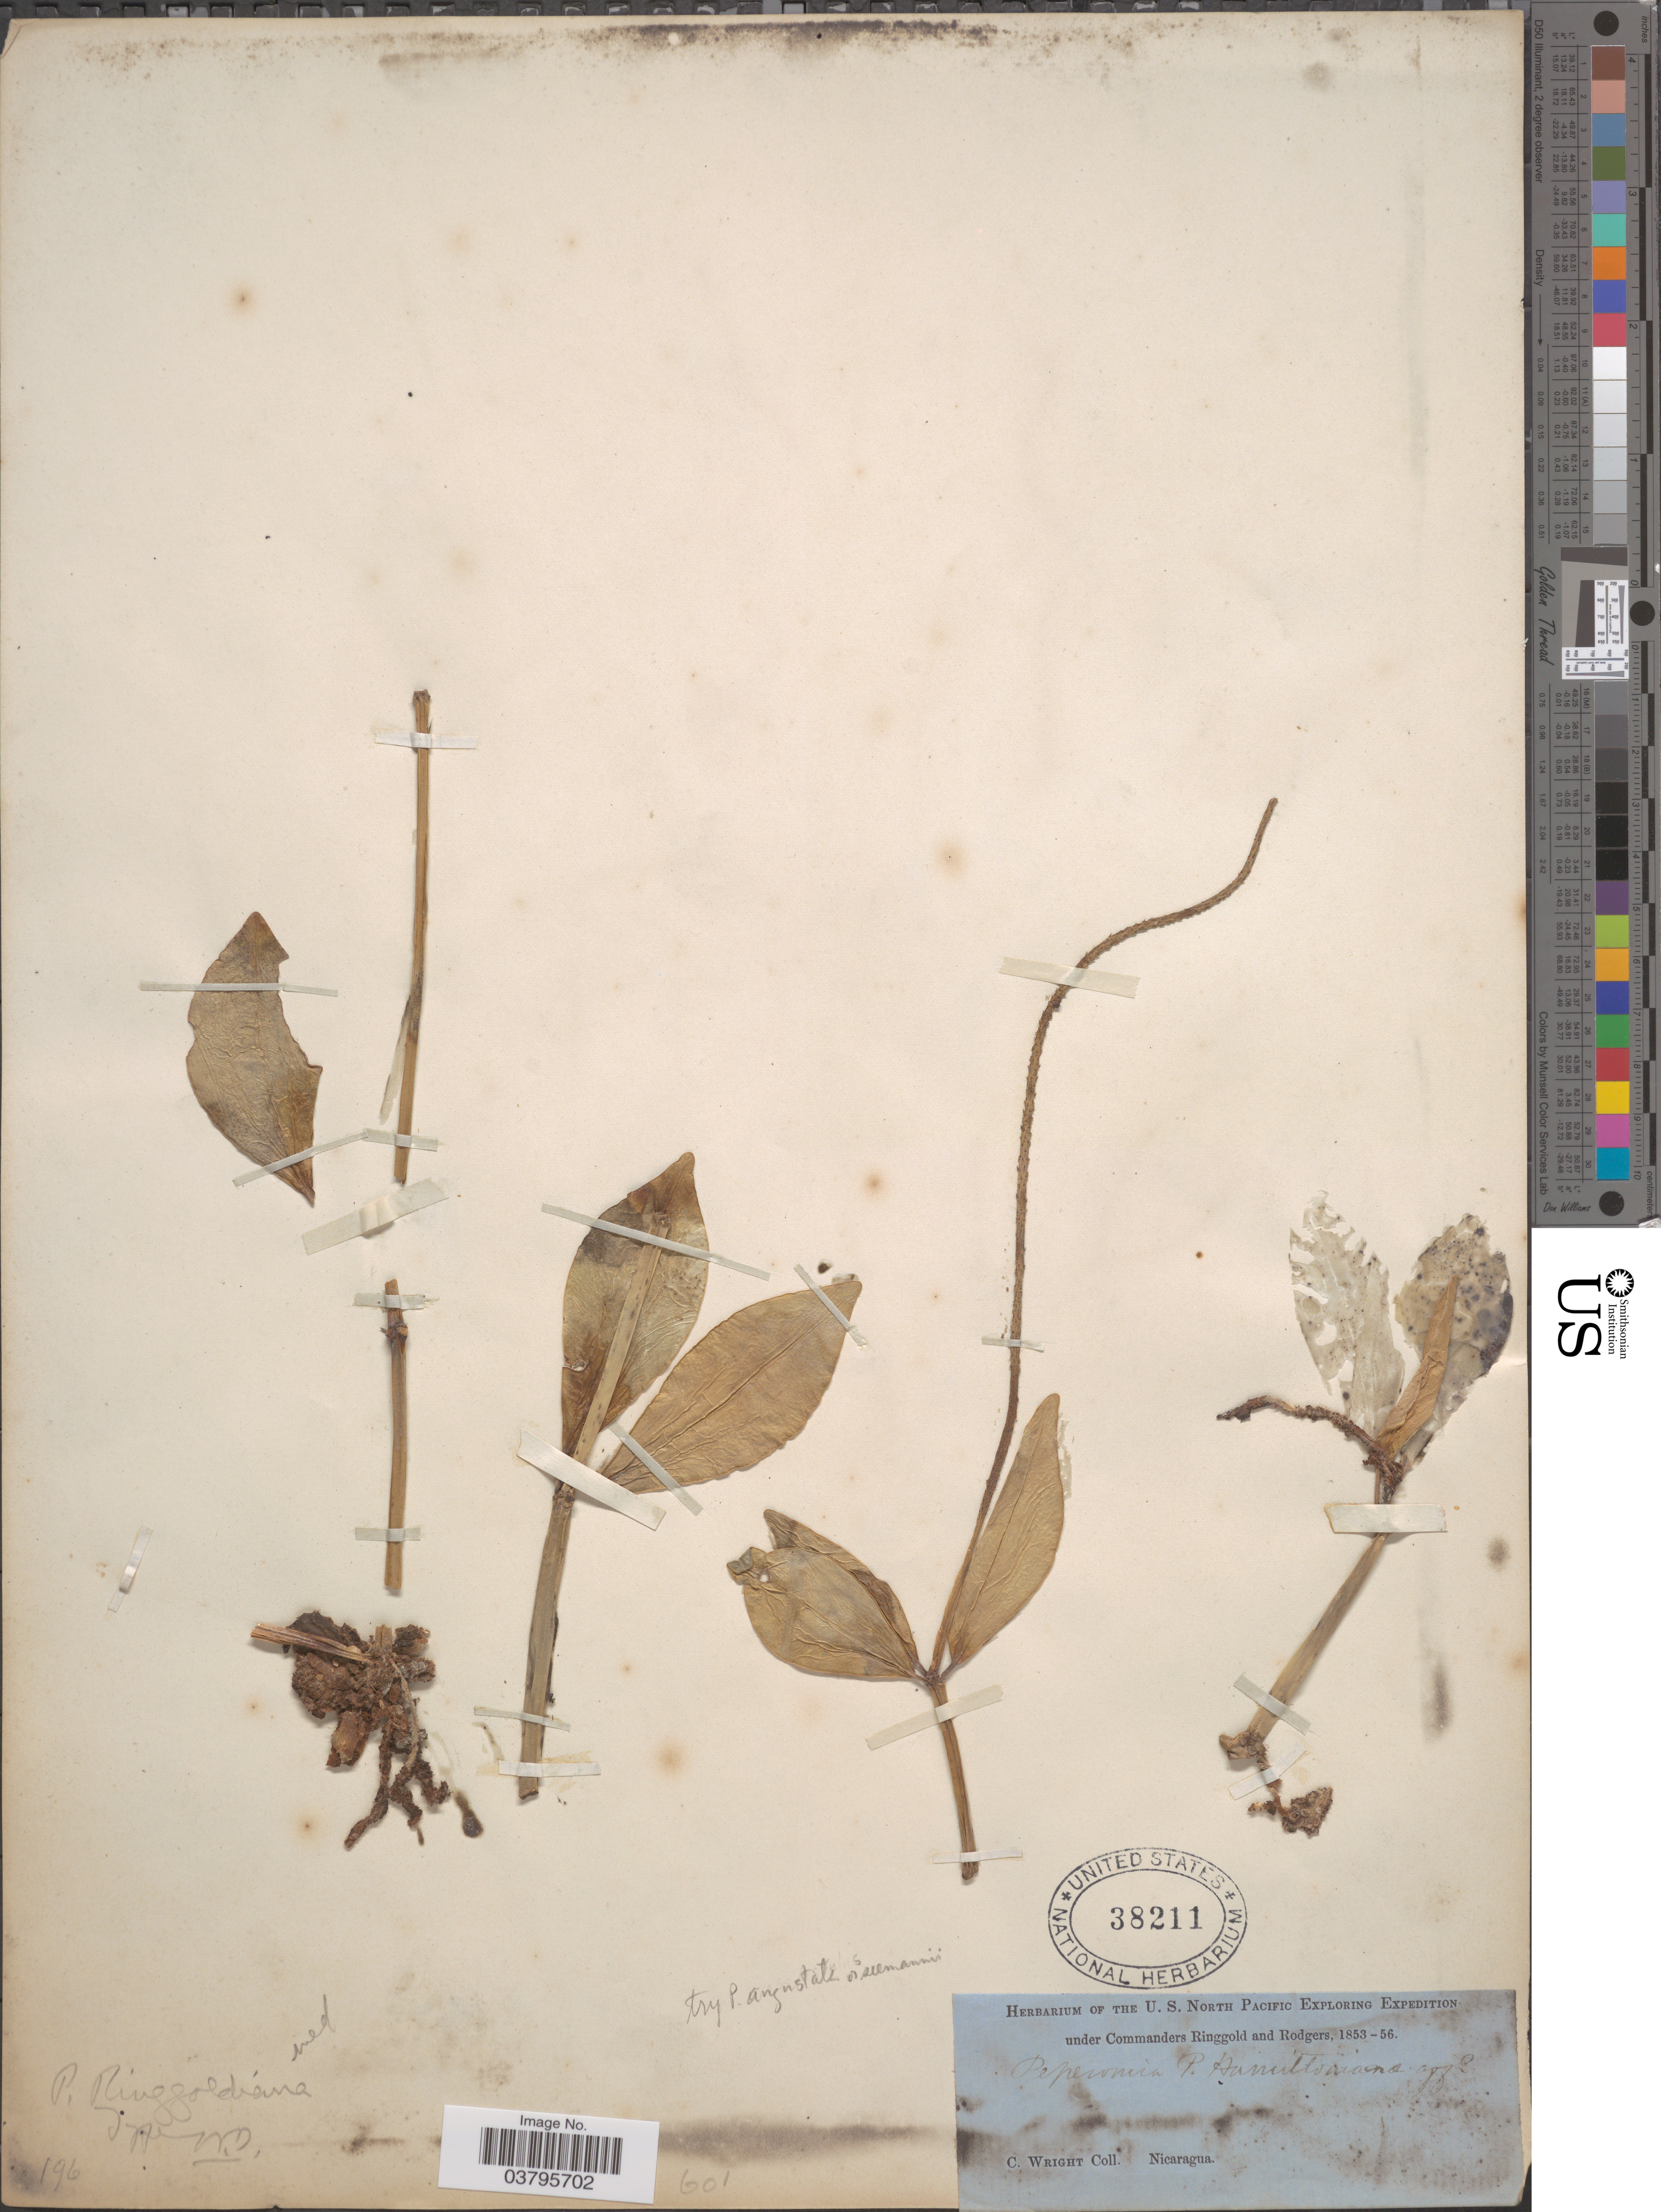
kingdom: Plantae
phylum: Tracheophyta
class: Magnoliopsida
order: Piperales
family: Piperaceae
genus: Peperomia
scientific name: Peperomia angustata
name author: Kunth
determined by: Jiménez, José Estaban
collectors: C. Wright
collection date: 1853/1856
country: Nicaragua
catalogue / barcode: US 38211